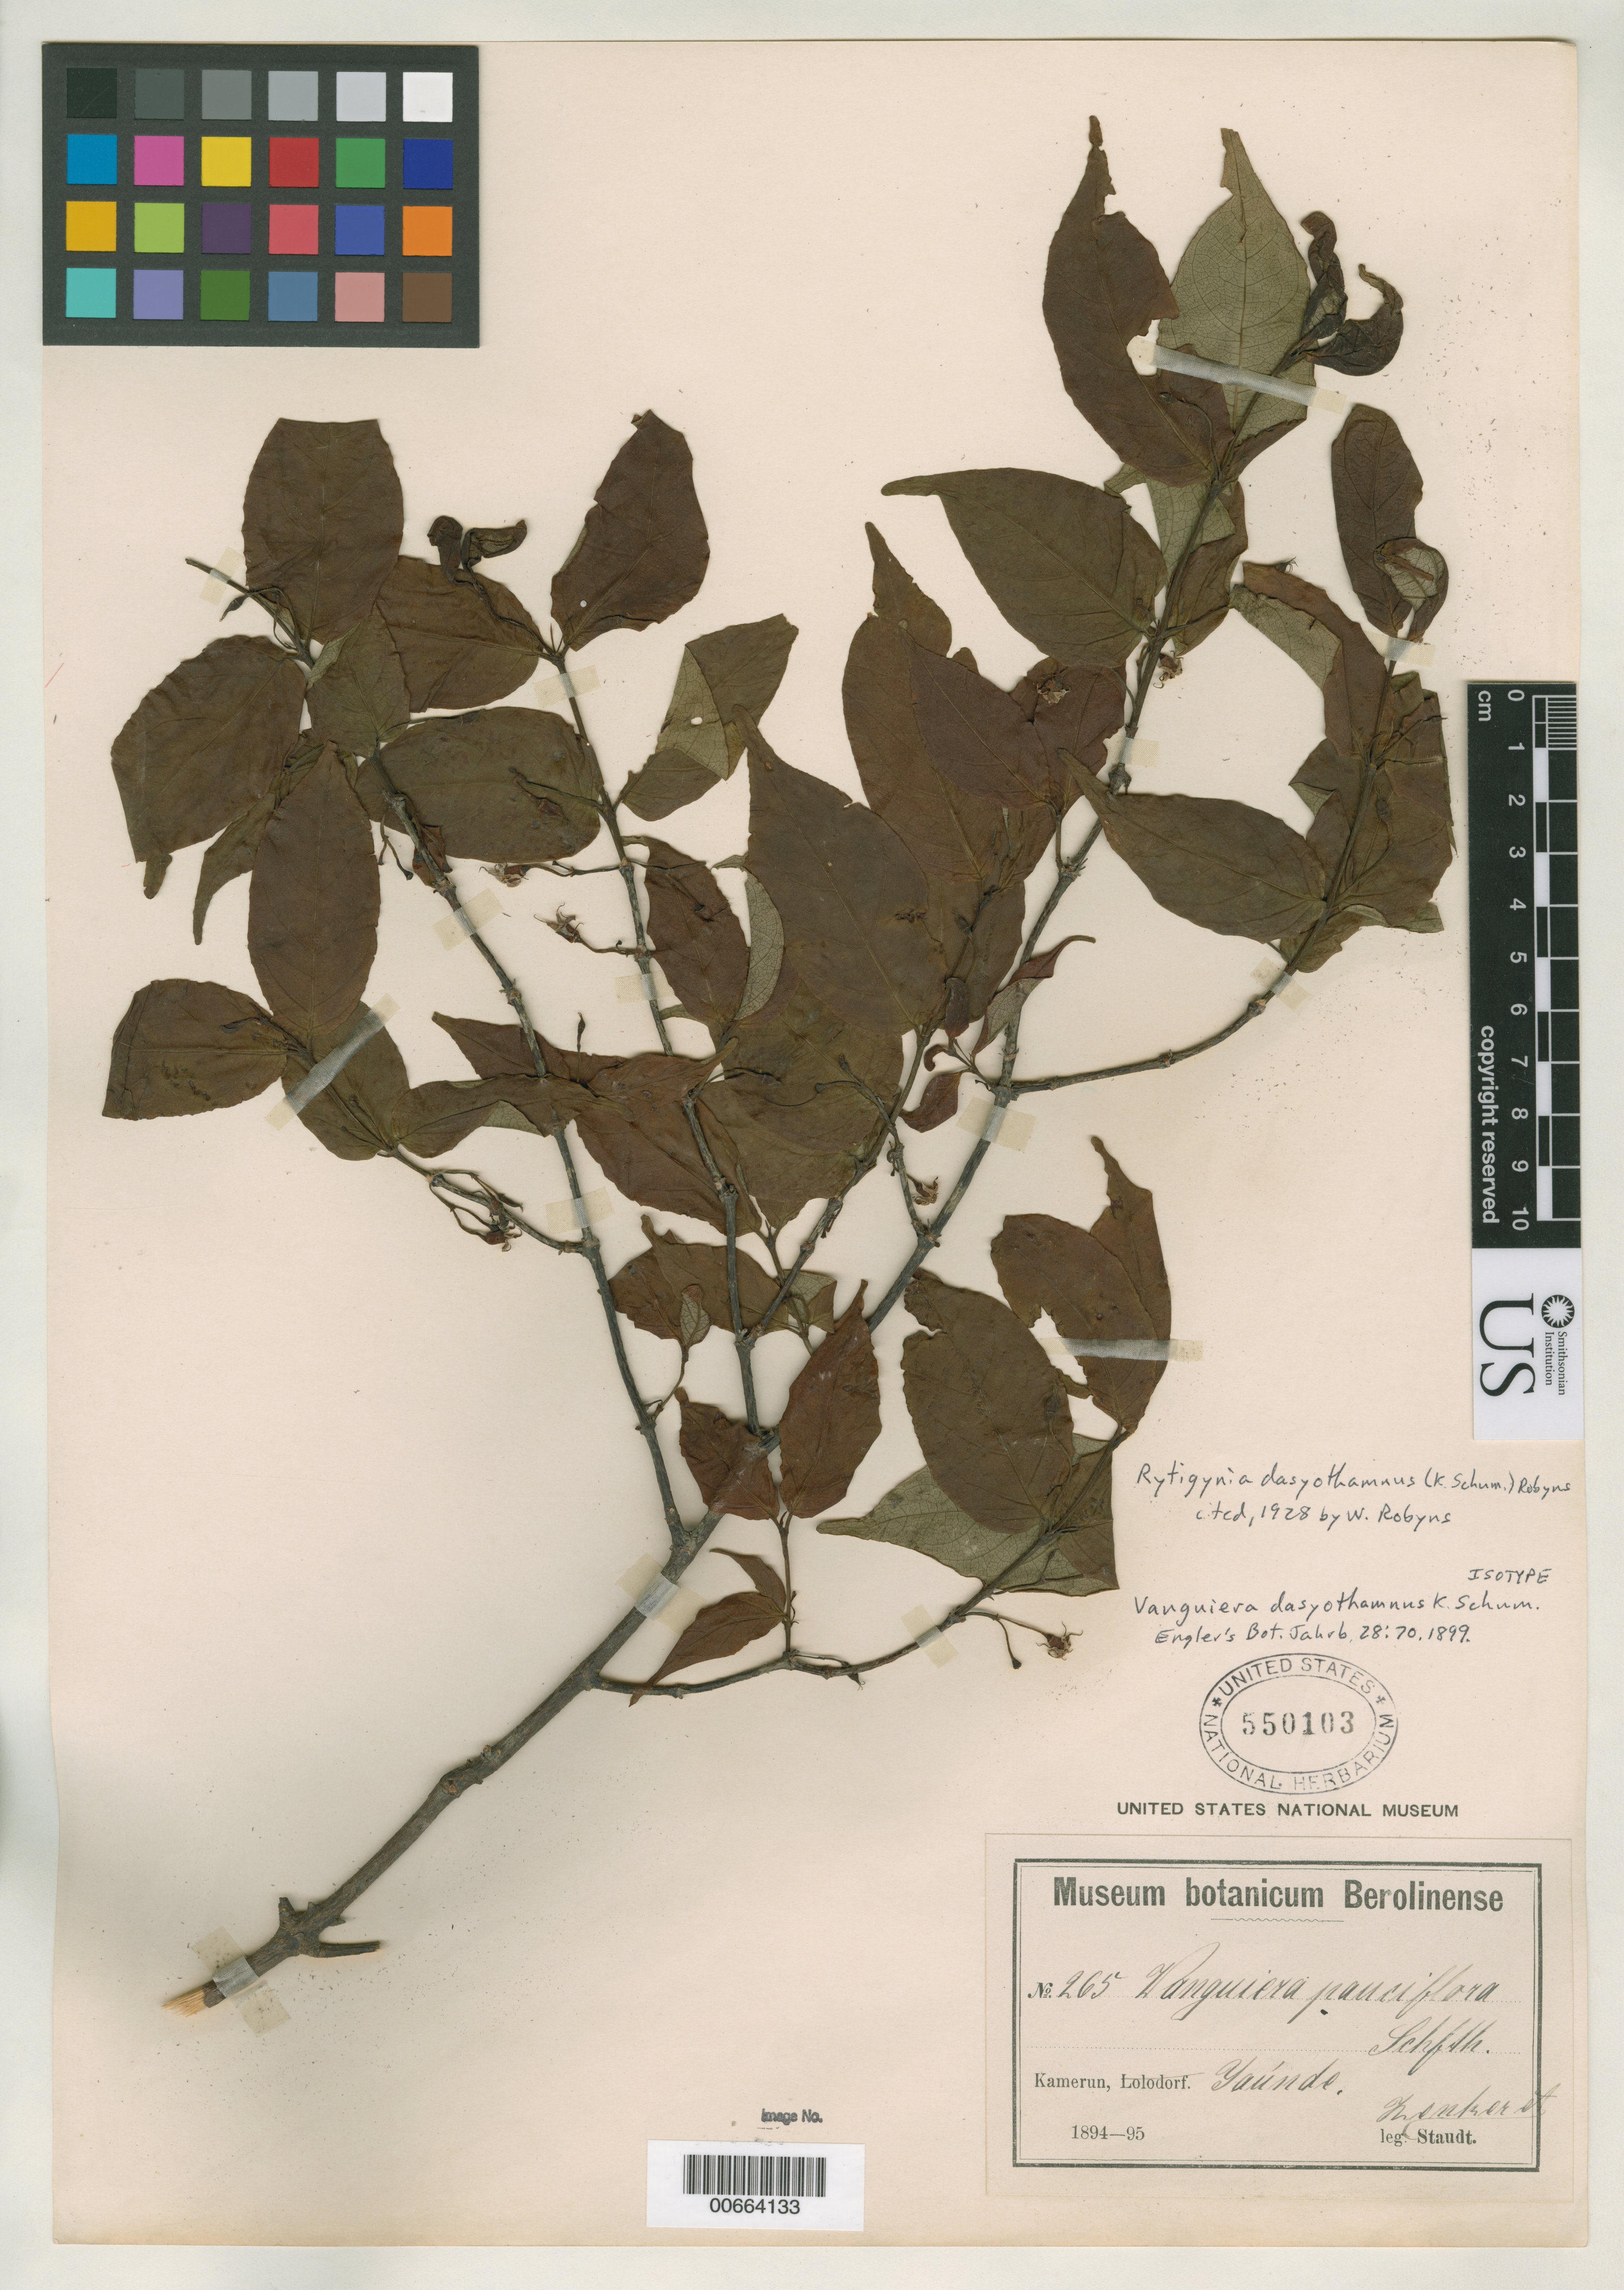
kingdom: Plantae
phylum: Tracheophyta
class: Magnoliopsida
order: Gentianales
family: Rubiaceae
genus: Vangueria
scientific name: Vangueria dasyothamnus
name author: K. Schum.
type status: Isotype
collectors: G. A. Zenker & A. Staudt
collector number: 265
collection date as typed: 1894 to -- --- 1895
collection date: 1894/1895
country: Cameroon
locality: Yaoúnde.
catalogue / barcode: US 550103